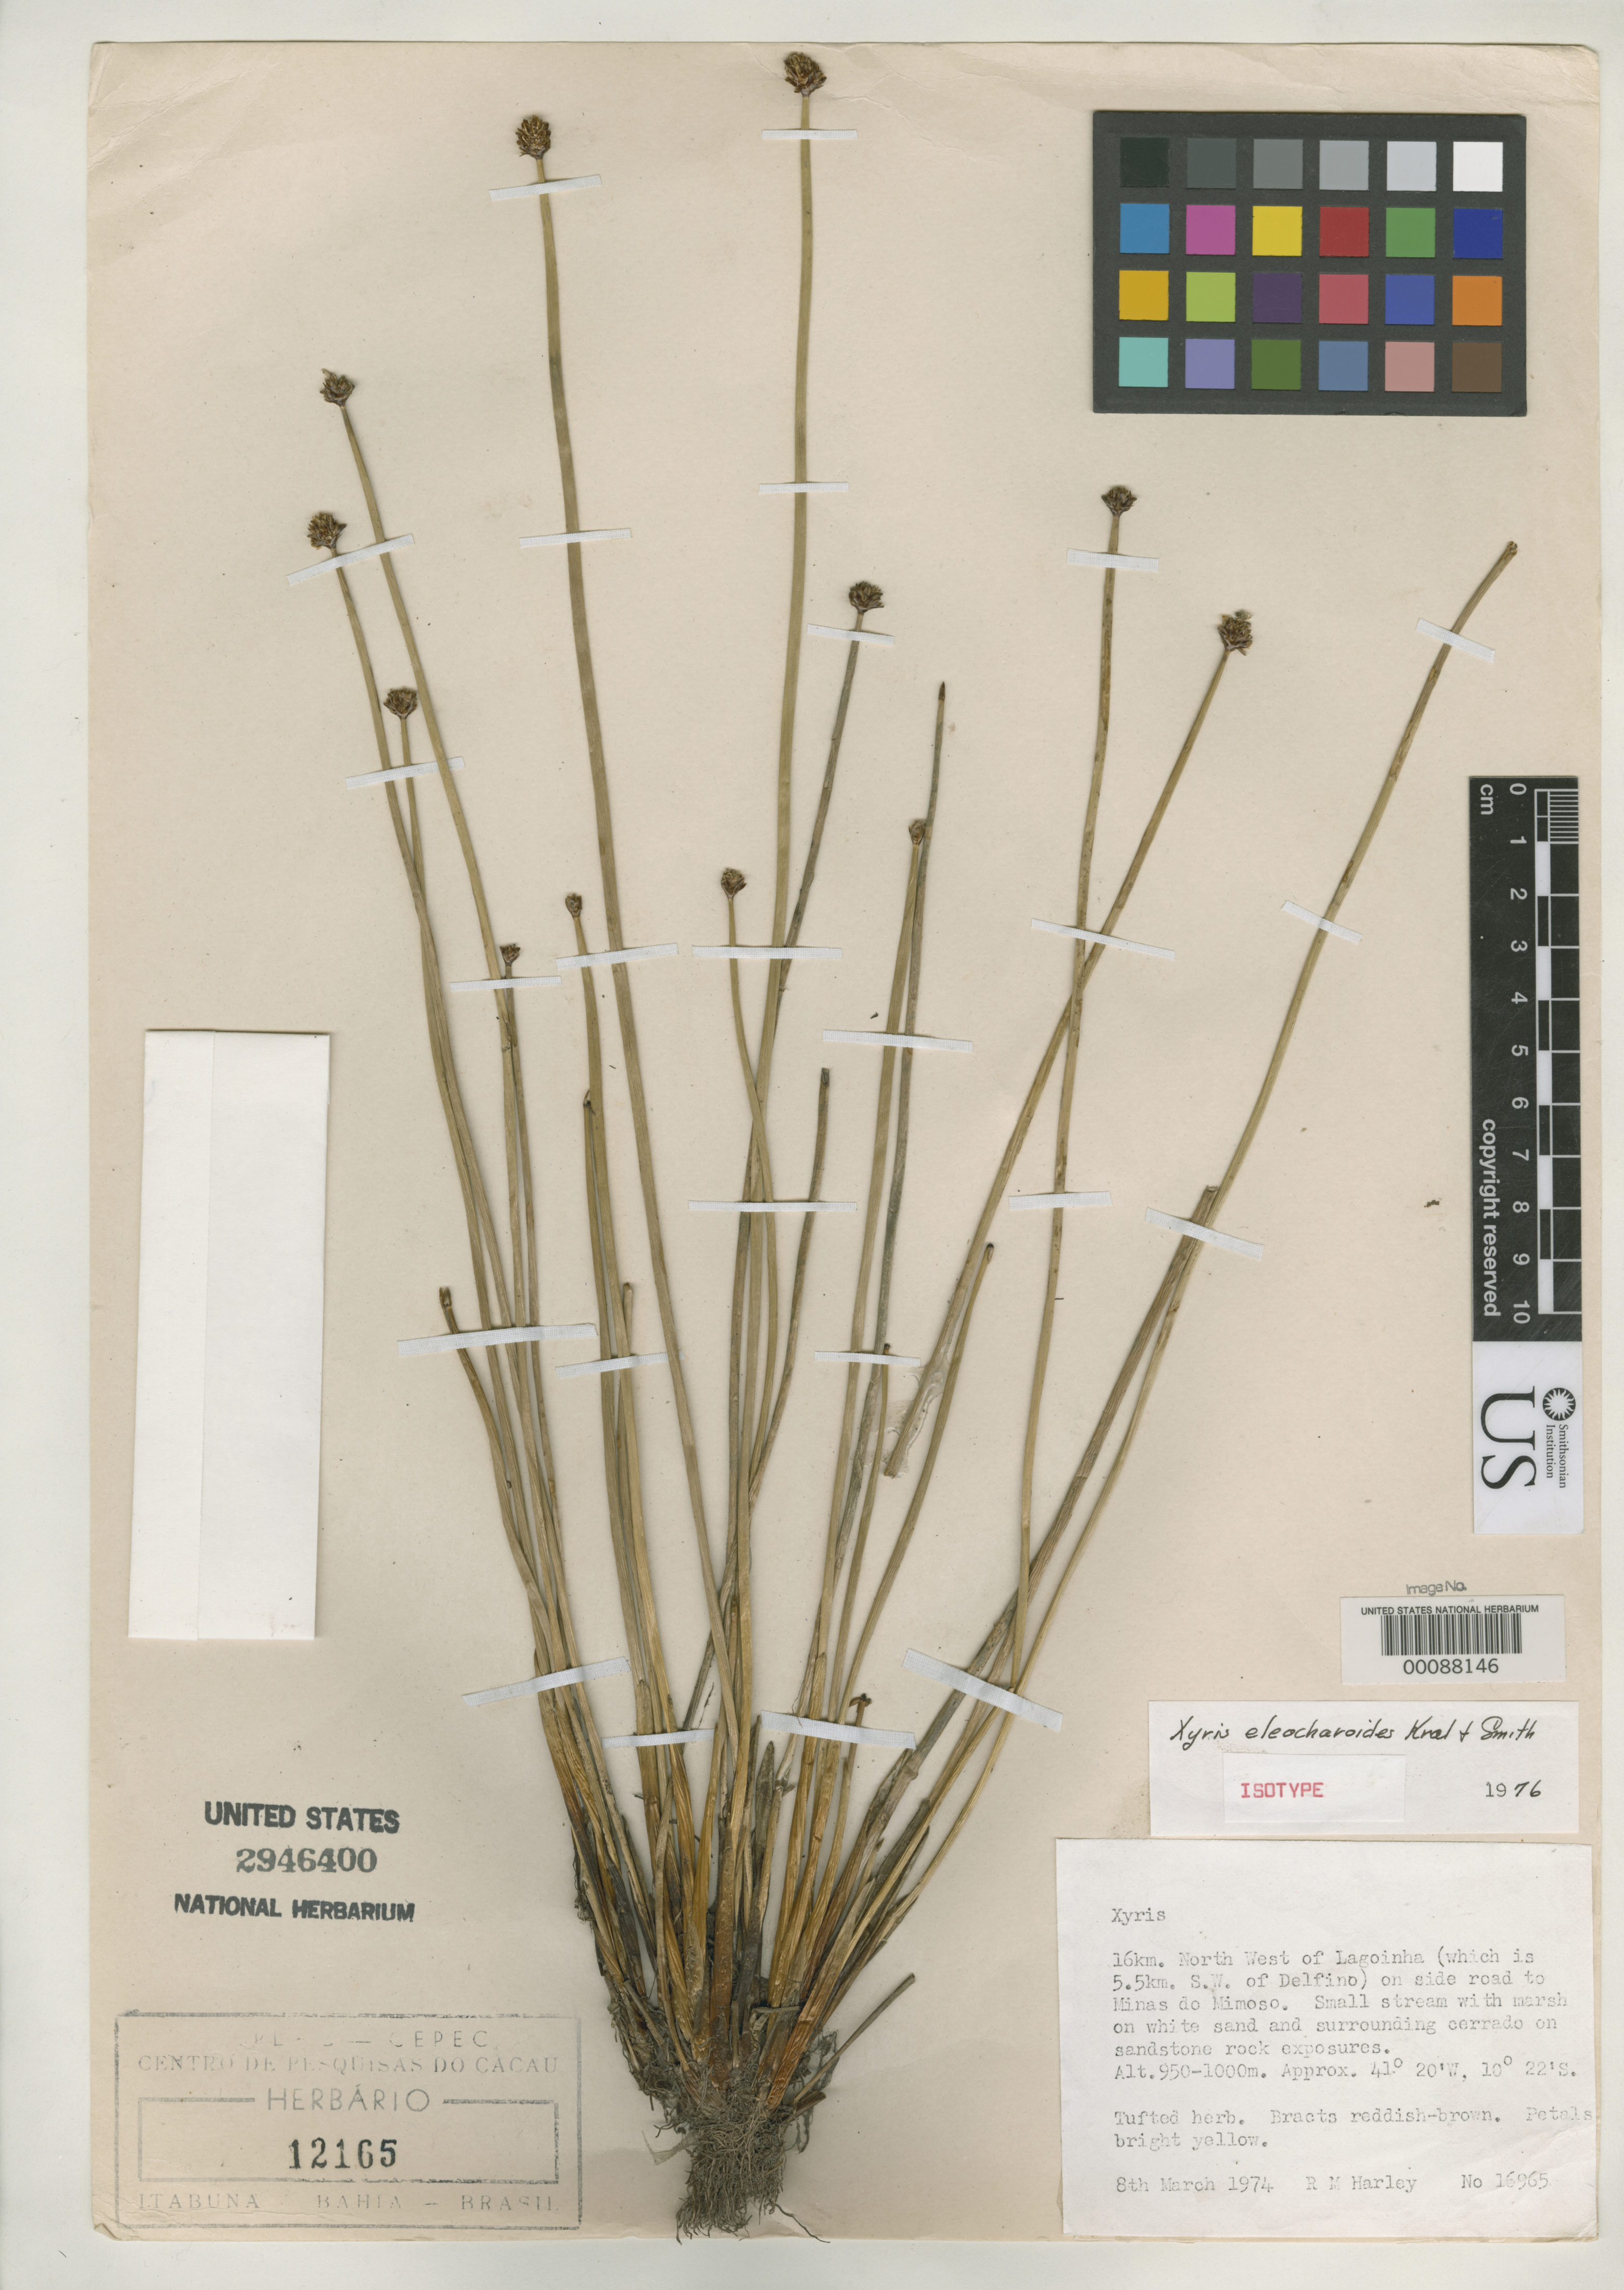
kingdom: Plantae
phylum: Tracheophyta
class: Liliopsida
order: Poales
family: Xyridaceae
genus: Xyris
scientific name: Xyris eleocharoides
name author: Kral & L.B. Sm.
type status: Isotype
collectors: R. M. Harley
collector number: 16965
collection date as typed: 08 Mar 1974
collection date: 1974-03-08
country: Brazil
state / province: Bahia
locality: North of Esplanda city on road to Jaquera.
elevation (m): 950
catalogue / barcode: US 2946400